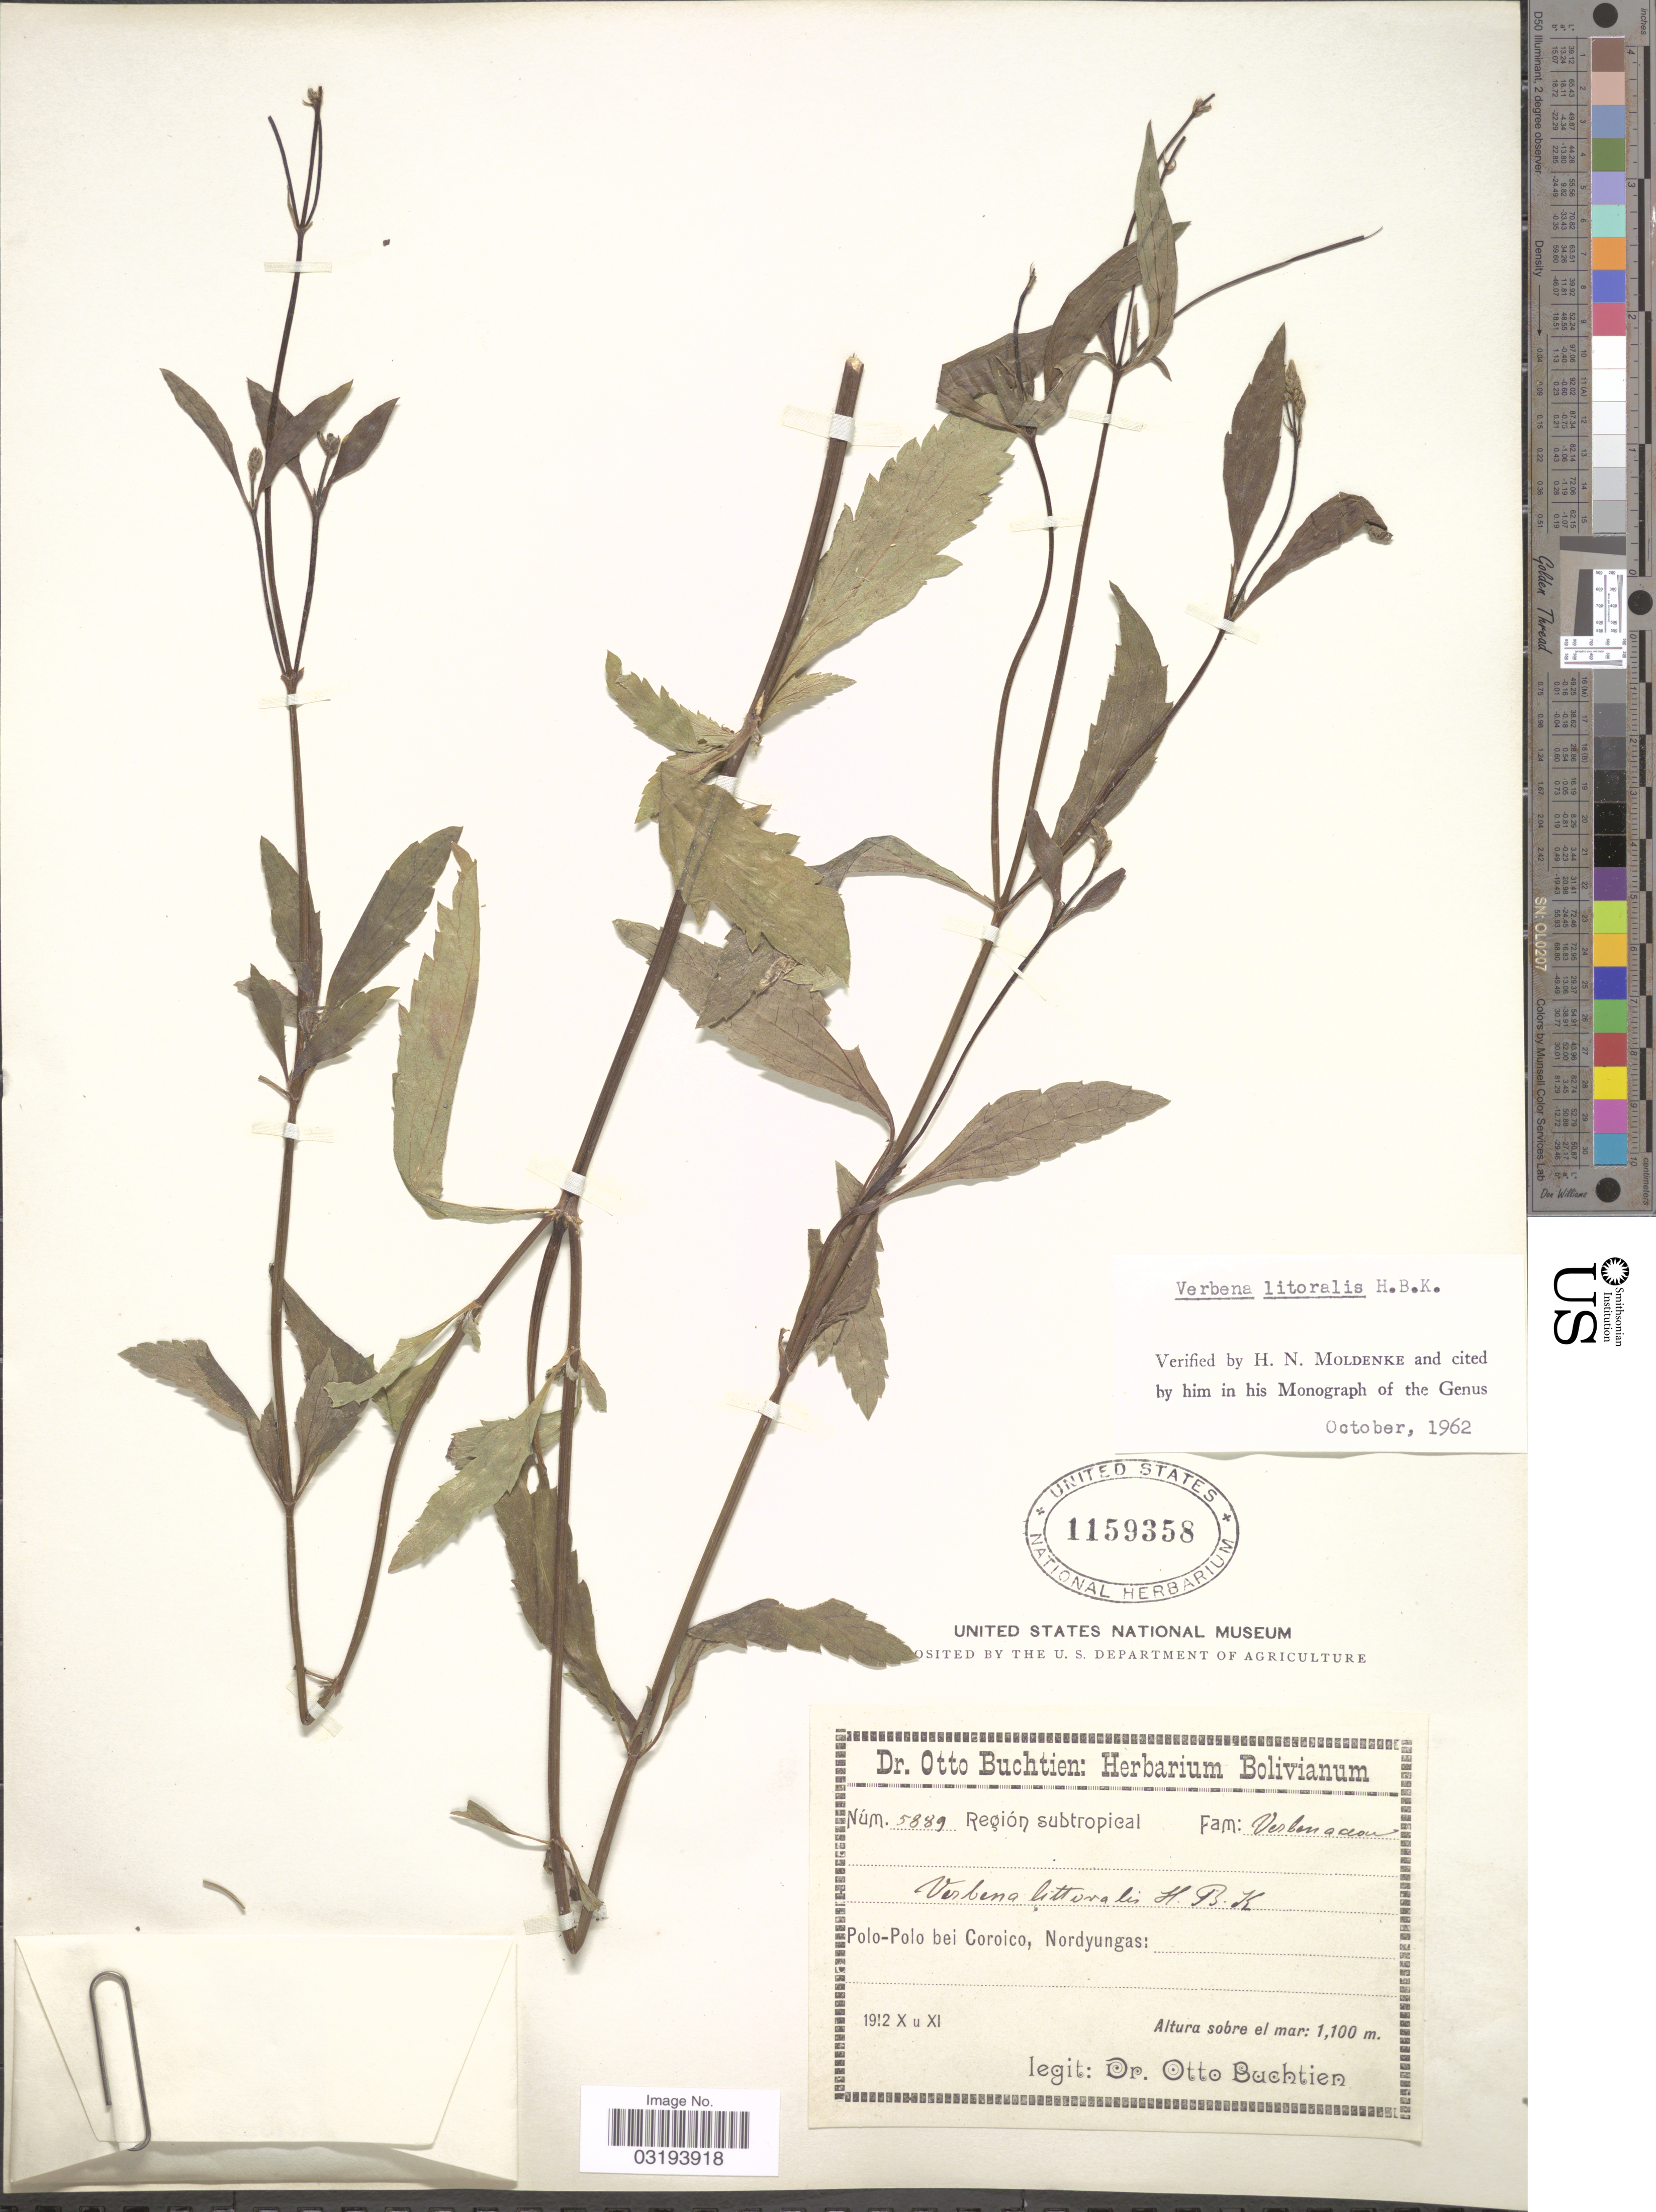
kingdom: Plantae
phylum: Tracheophyta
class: Magnoliopsida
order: Lamiales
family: Verbenaceae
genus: Verbena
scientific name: Verbena litoralis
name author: Kunth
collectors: O. Buchtien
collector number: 5889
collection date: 1912-10/1912-11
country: Bolivia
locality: Región subtropical. Polo-Polo bei Coroico, Nordyungas.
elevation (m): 1100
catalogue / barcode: US 1159358